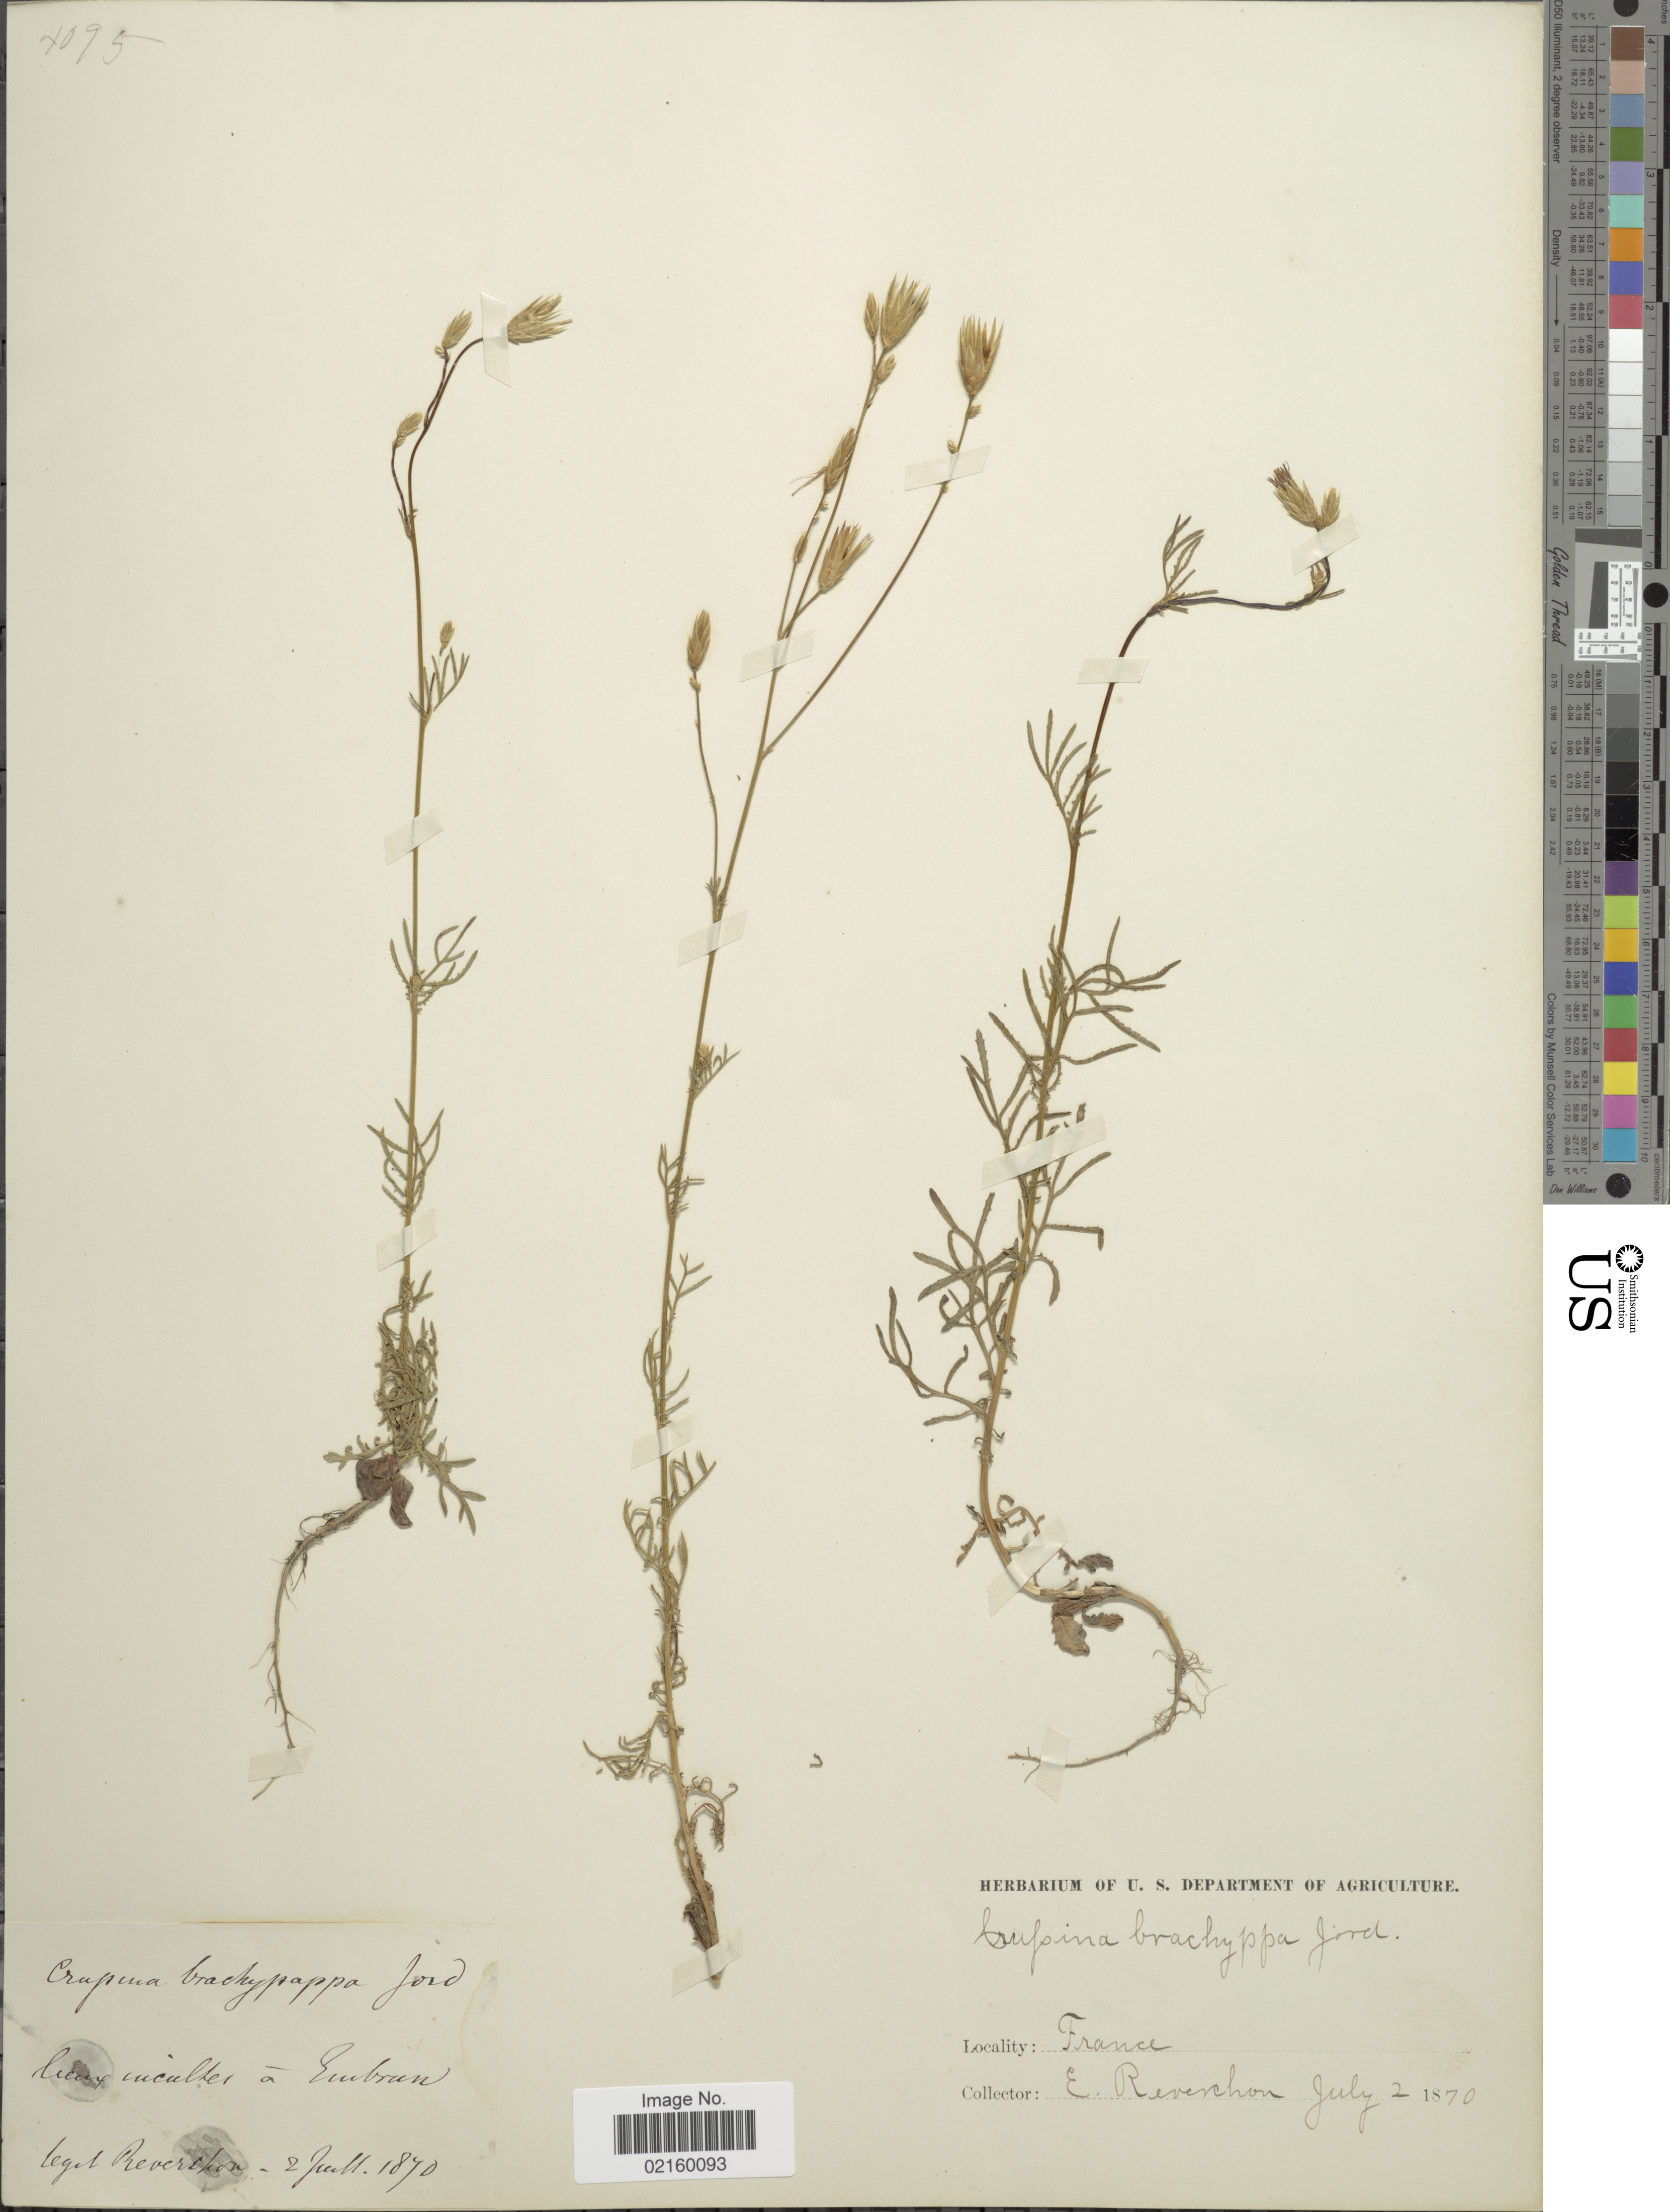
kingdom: Plantae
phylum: Tracheophyta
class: Magnoliopsida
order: Asterales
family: Asteraceae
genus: Crupina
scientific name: Crupina vulgaris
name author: Pers. ex Cass.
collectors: E. Reverchon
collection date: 1870-07-02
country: France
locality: Embrun